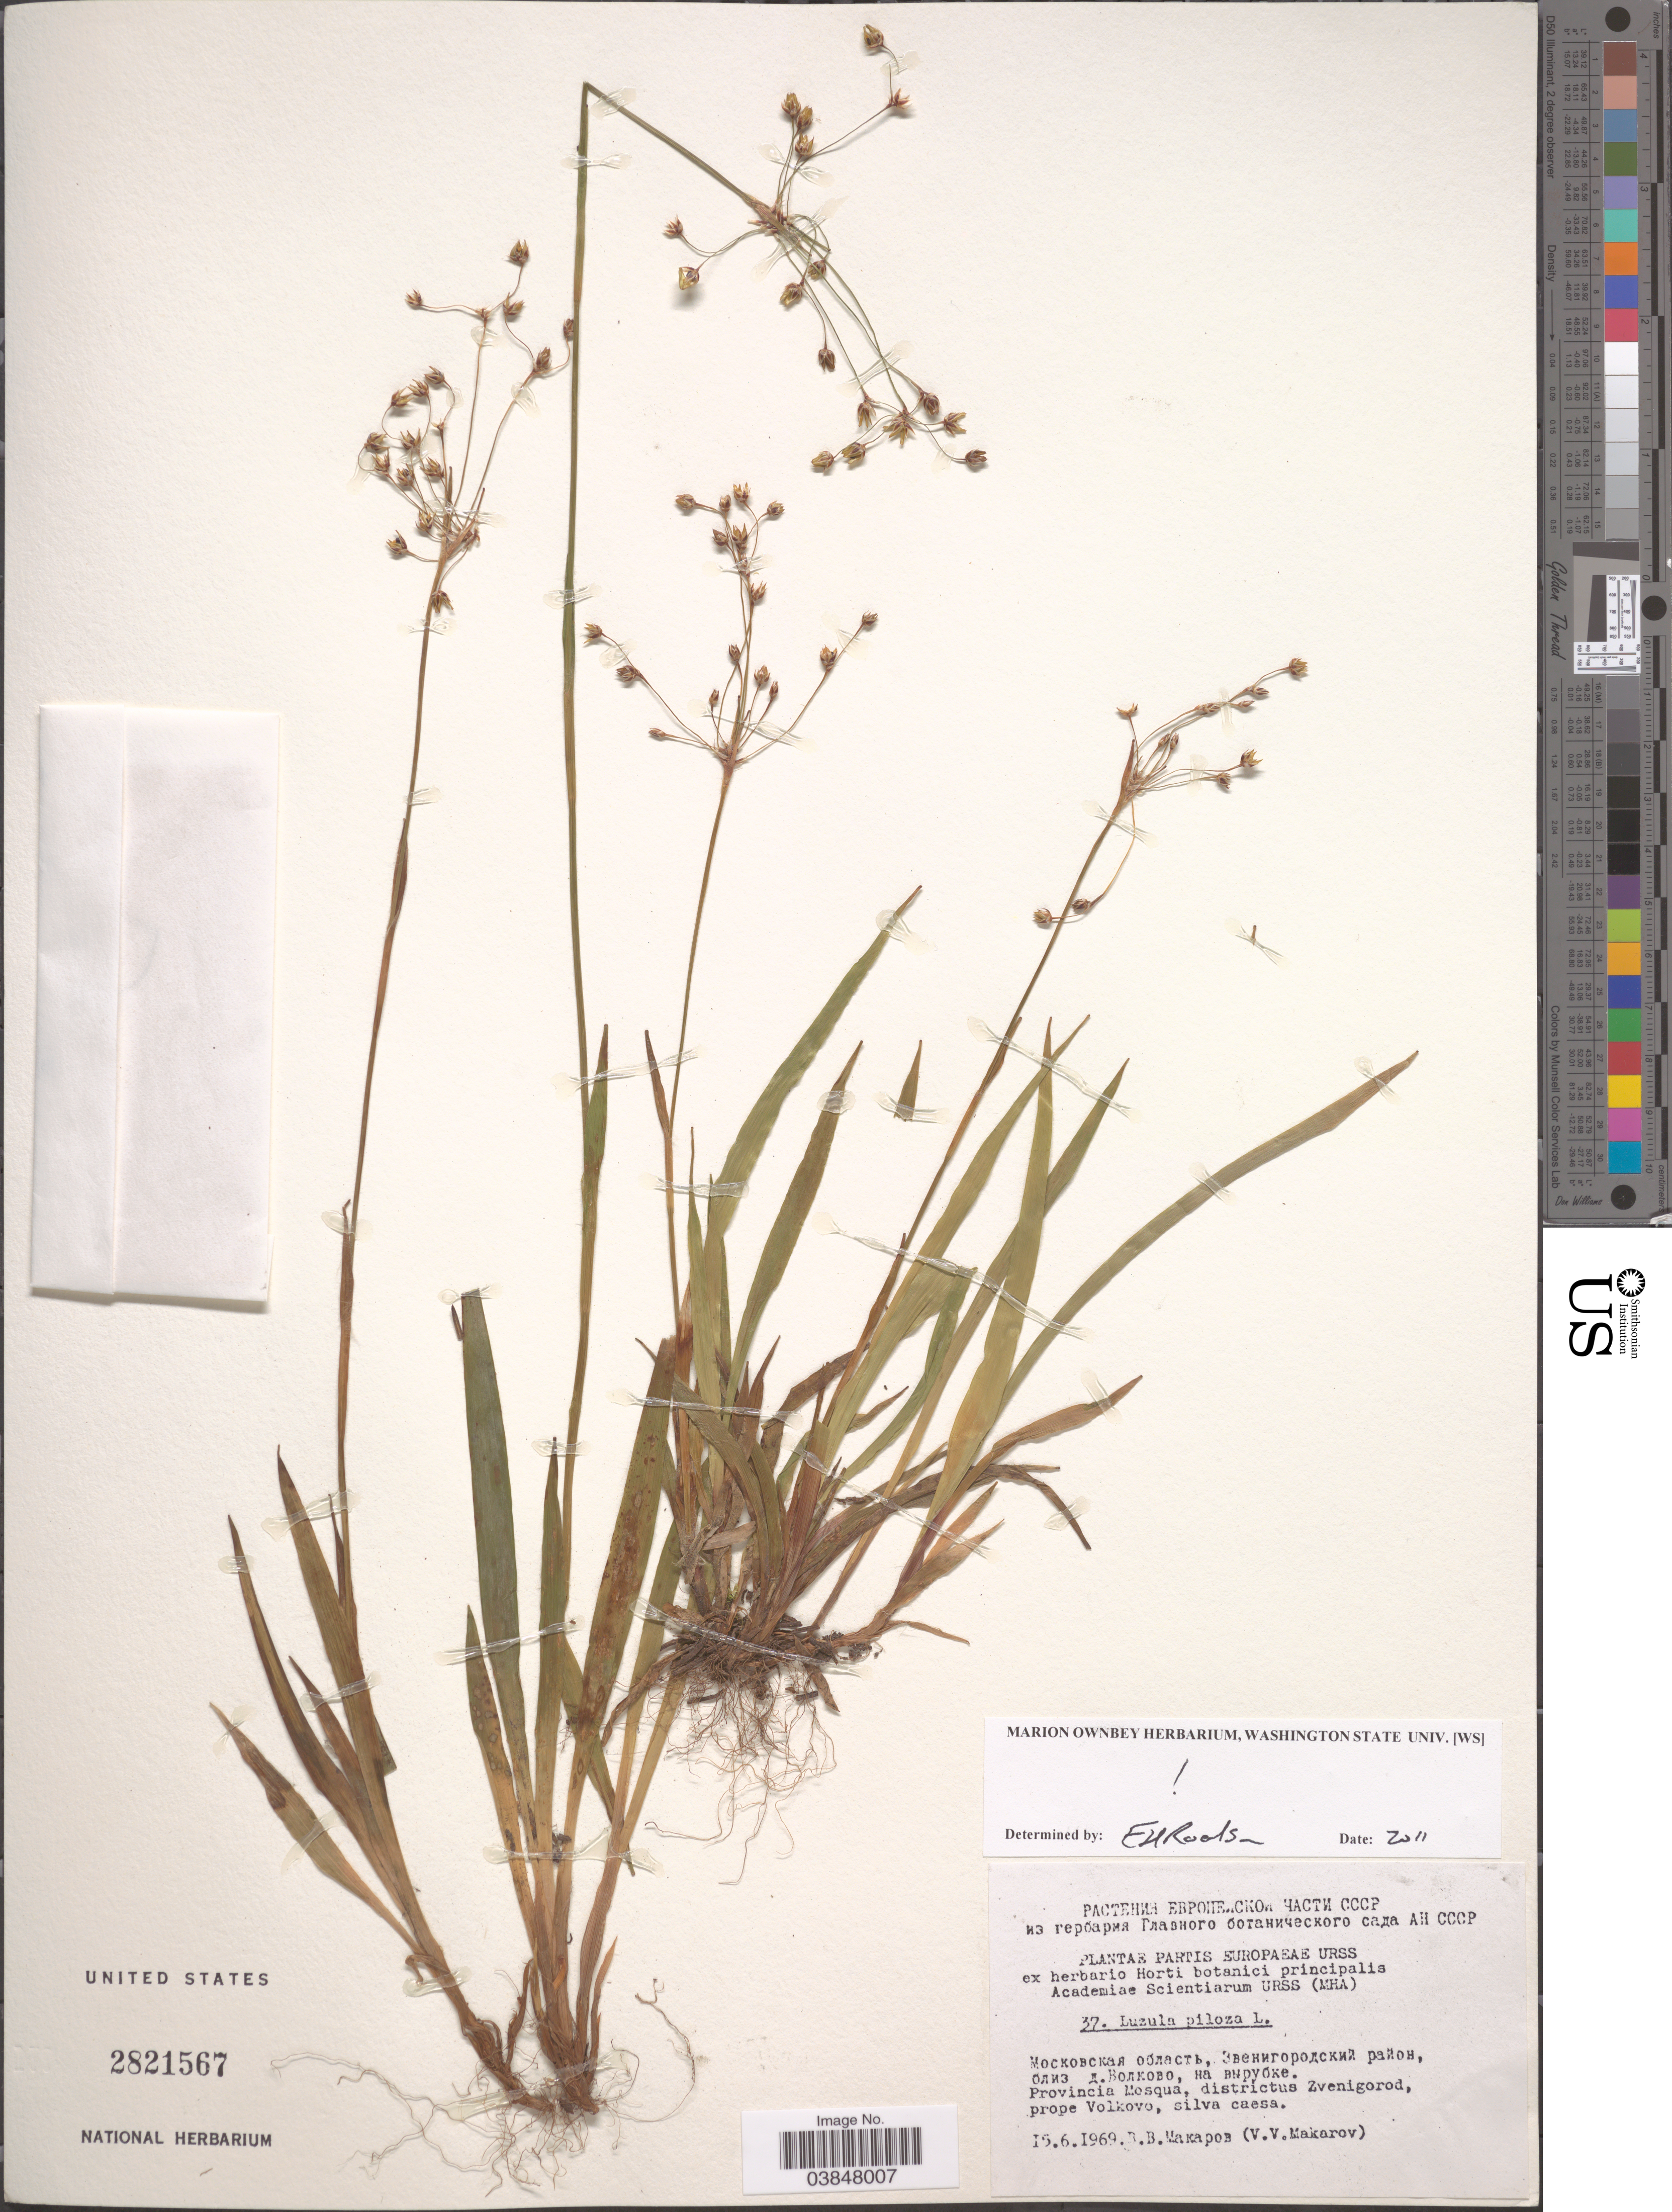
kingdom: Plantae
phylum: Tracheophyta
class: Liliopsida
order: Poales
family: Juncaceae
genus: Luzula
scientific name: Luzula pilosa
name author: (L.) Willd.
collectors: V. Makarov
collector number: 37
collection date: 1969-06-15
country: Russian Federation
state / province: Moscow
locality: Provincia Mosqua, districtus Zvenigorod, prope Volkovo, silva caesa.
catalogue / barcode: US 2821567